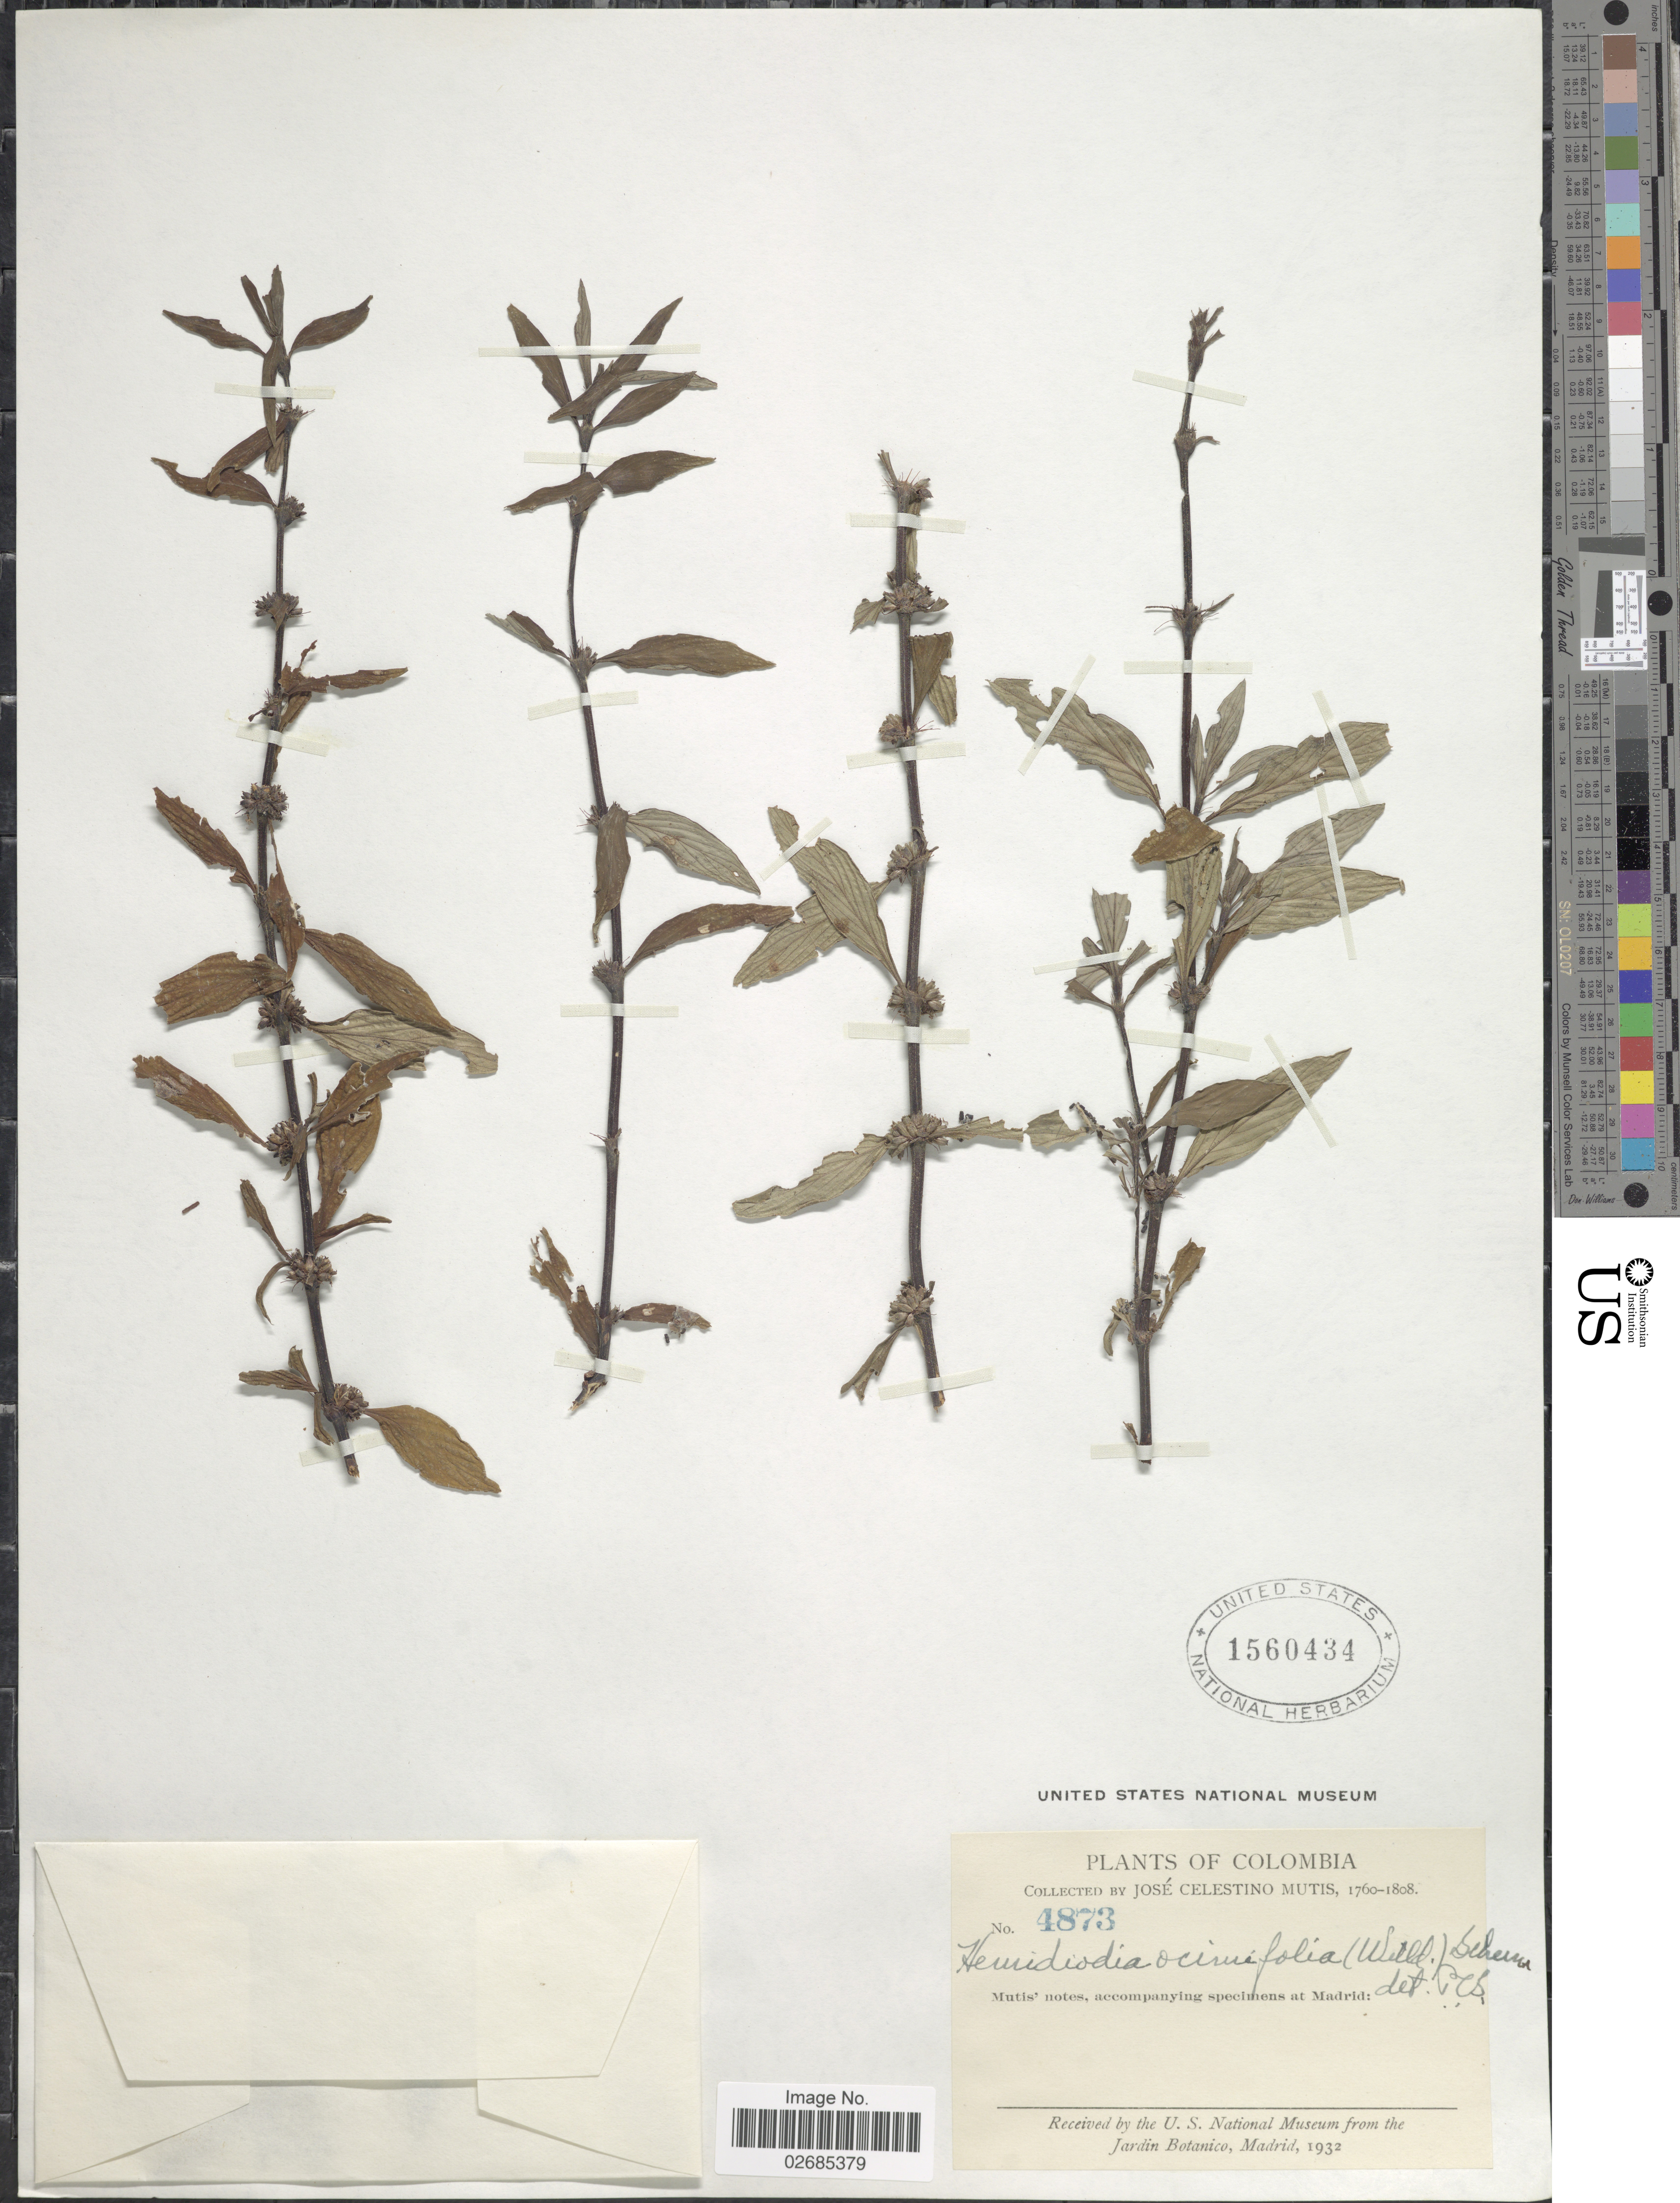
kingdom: Plantae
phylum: Tracheophyta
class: Magnoliopsida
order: Gentianales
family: Rubiaceae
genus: Hemidiodia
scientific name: Hemidiodia ocimifolia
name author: (Willd.) K. Schum.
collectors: J. C. B. Mutis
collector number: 4873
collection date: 1760/1808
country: Colombia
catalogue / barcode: US 1560434